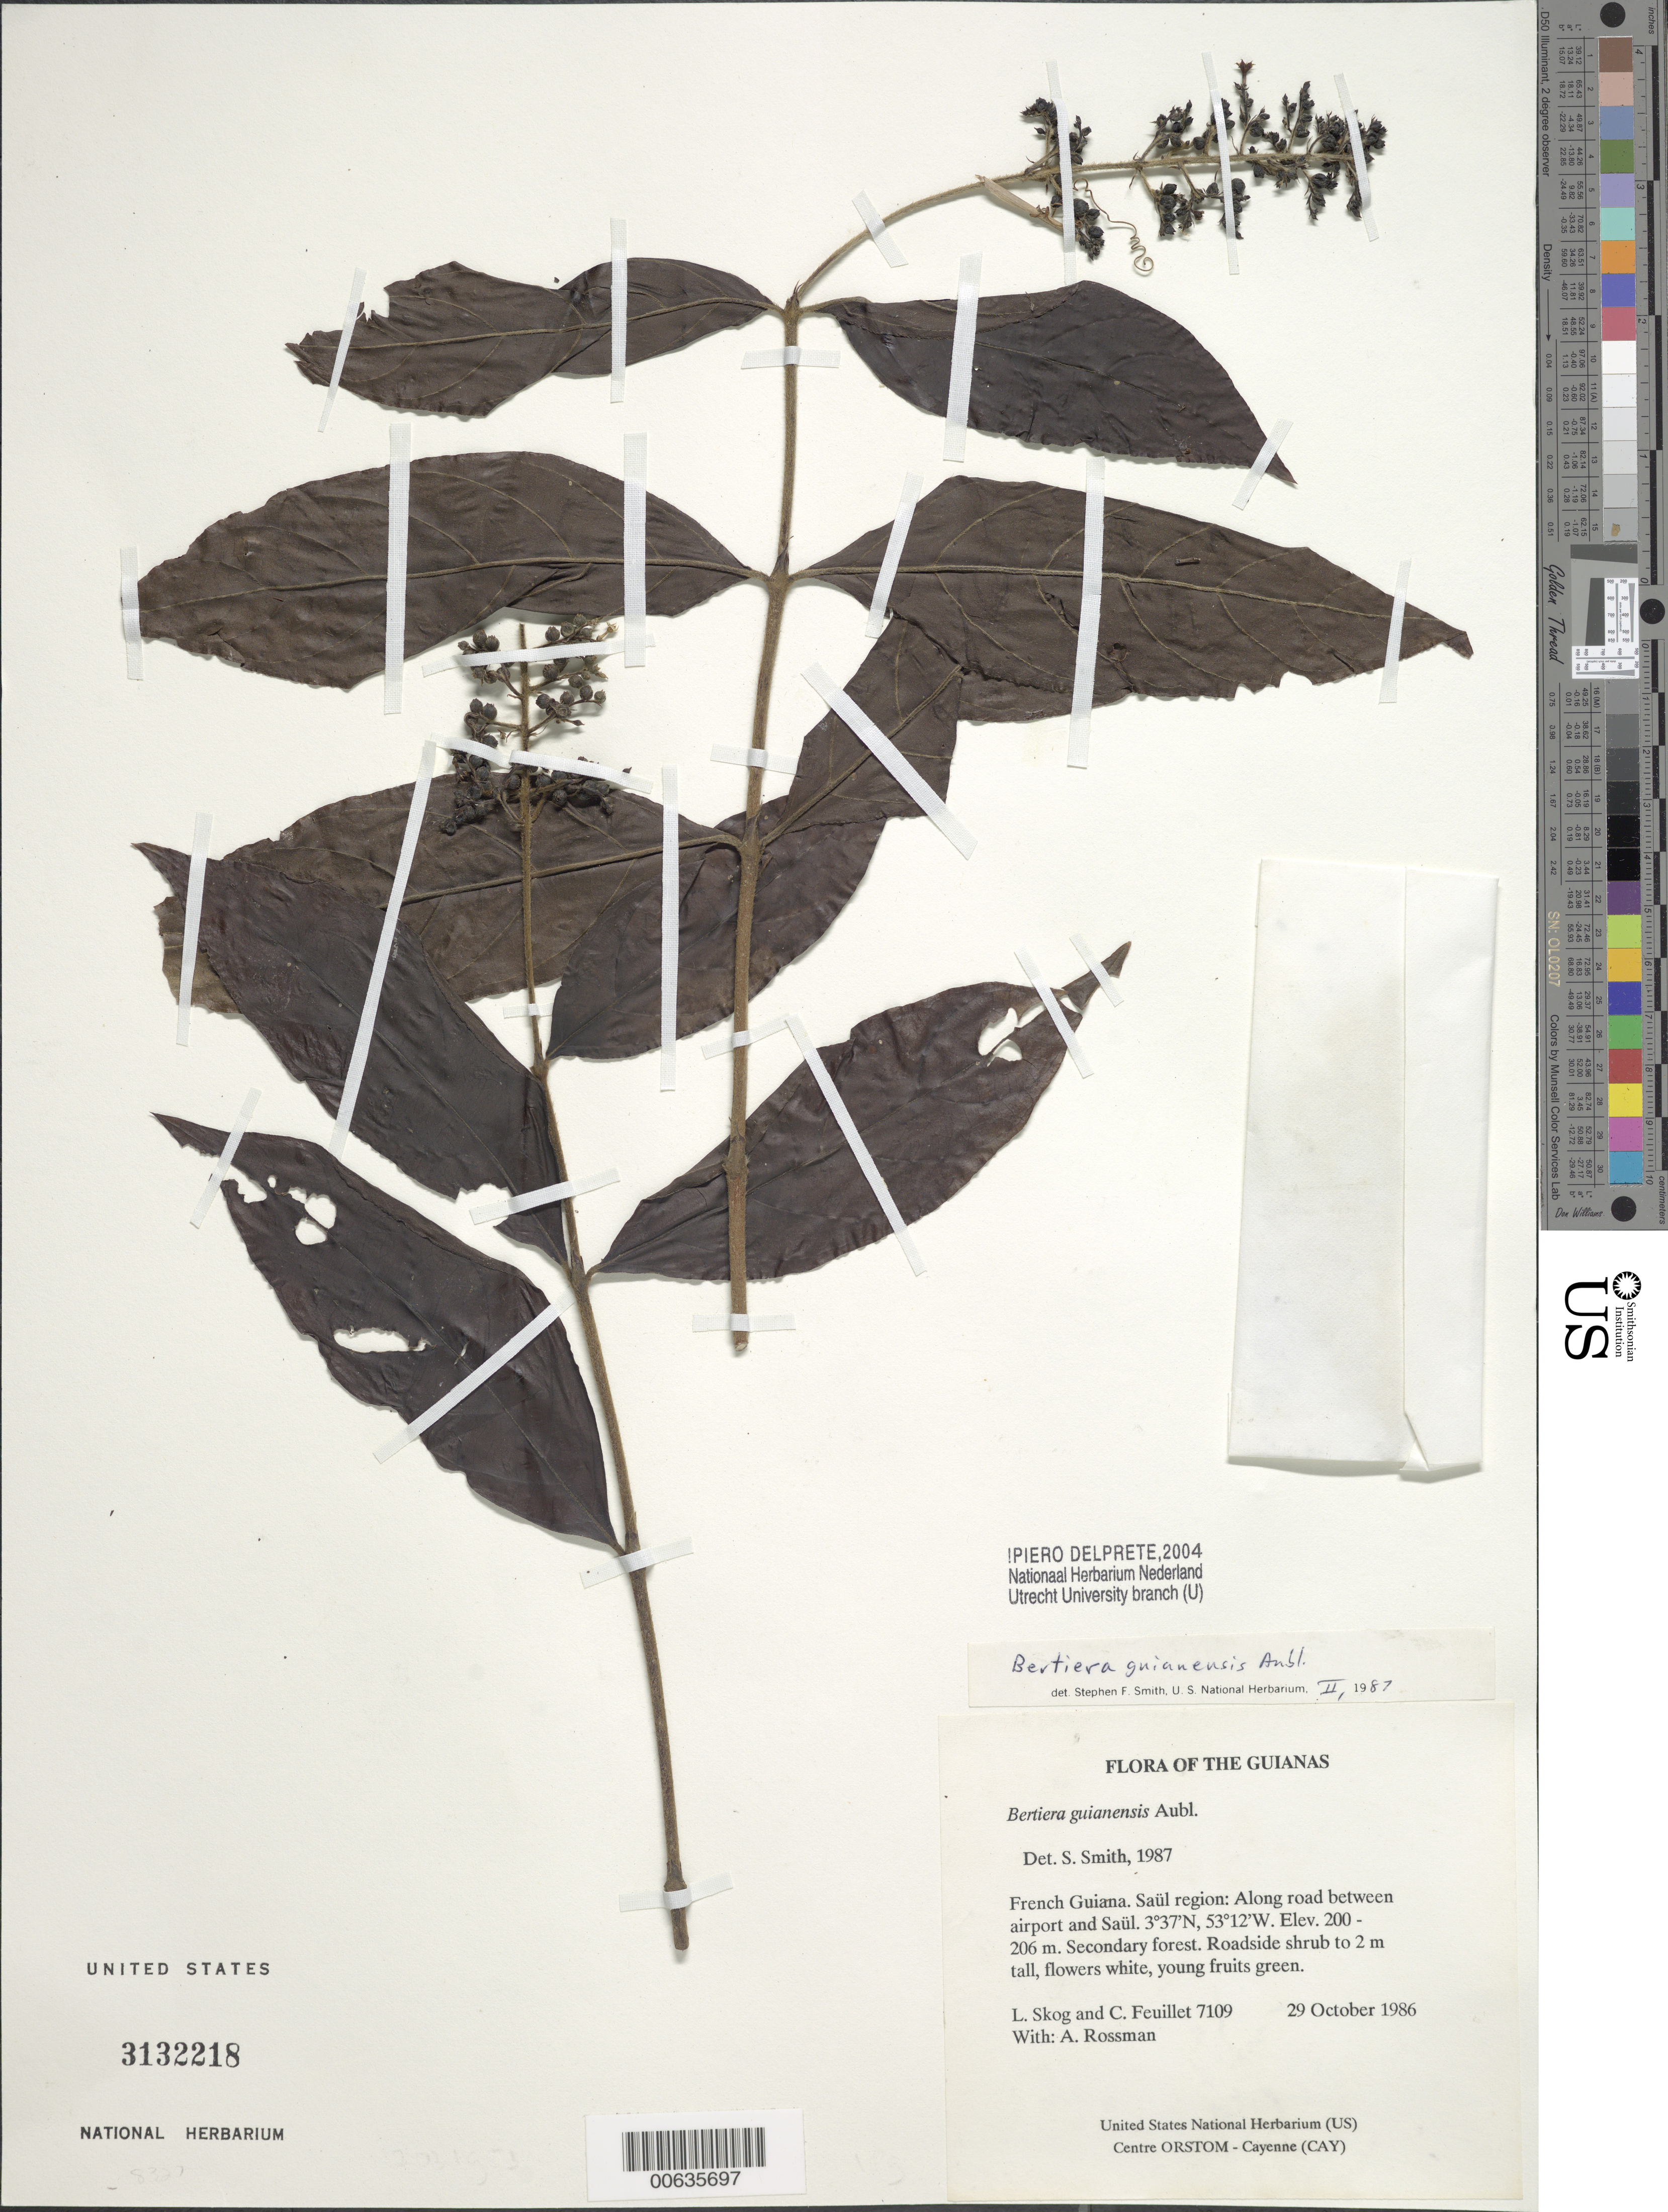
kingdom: Plantae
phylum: Tracheophyta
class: Magnoliopsida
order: Gentianales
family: Rubiaceae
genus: Bertiera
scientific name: Bertiera guianensis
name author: Aubl.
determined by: Smith, Stephen F., (US), NMNH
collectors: L. E. Skog, C. Feuillet & A. Rossman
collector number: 7109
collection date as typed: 29 October 1986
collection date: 1986-10-29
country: French Guiana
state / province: Saint-Laurent-du-Maroni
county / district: Saül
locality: Along road between airport and Saül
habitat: Secondary forest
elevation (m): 200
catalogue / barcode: US 3132218